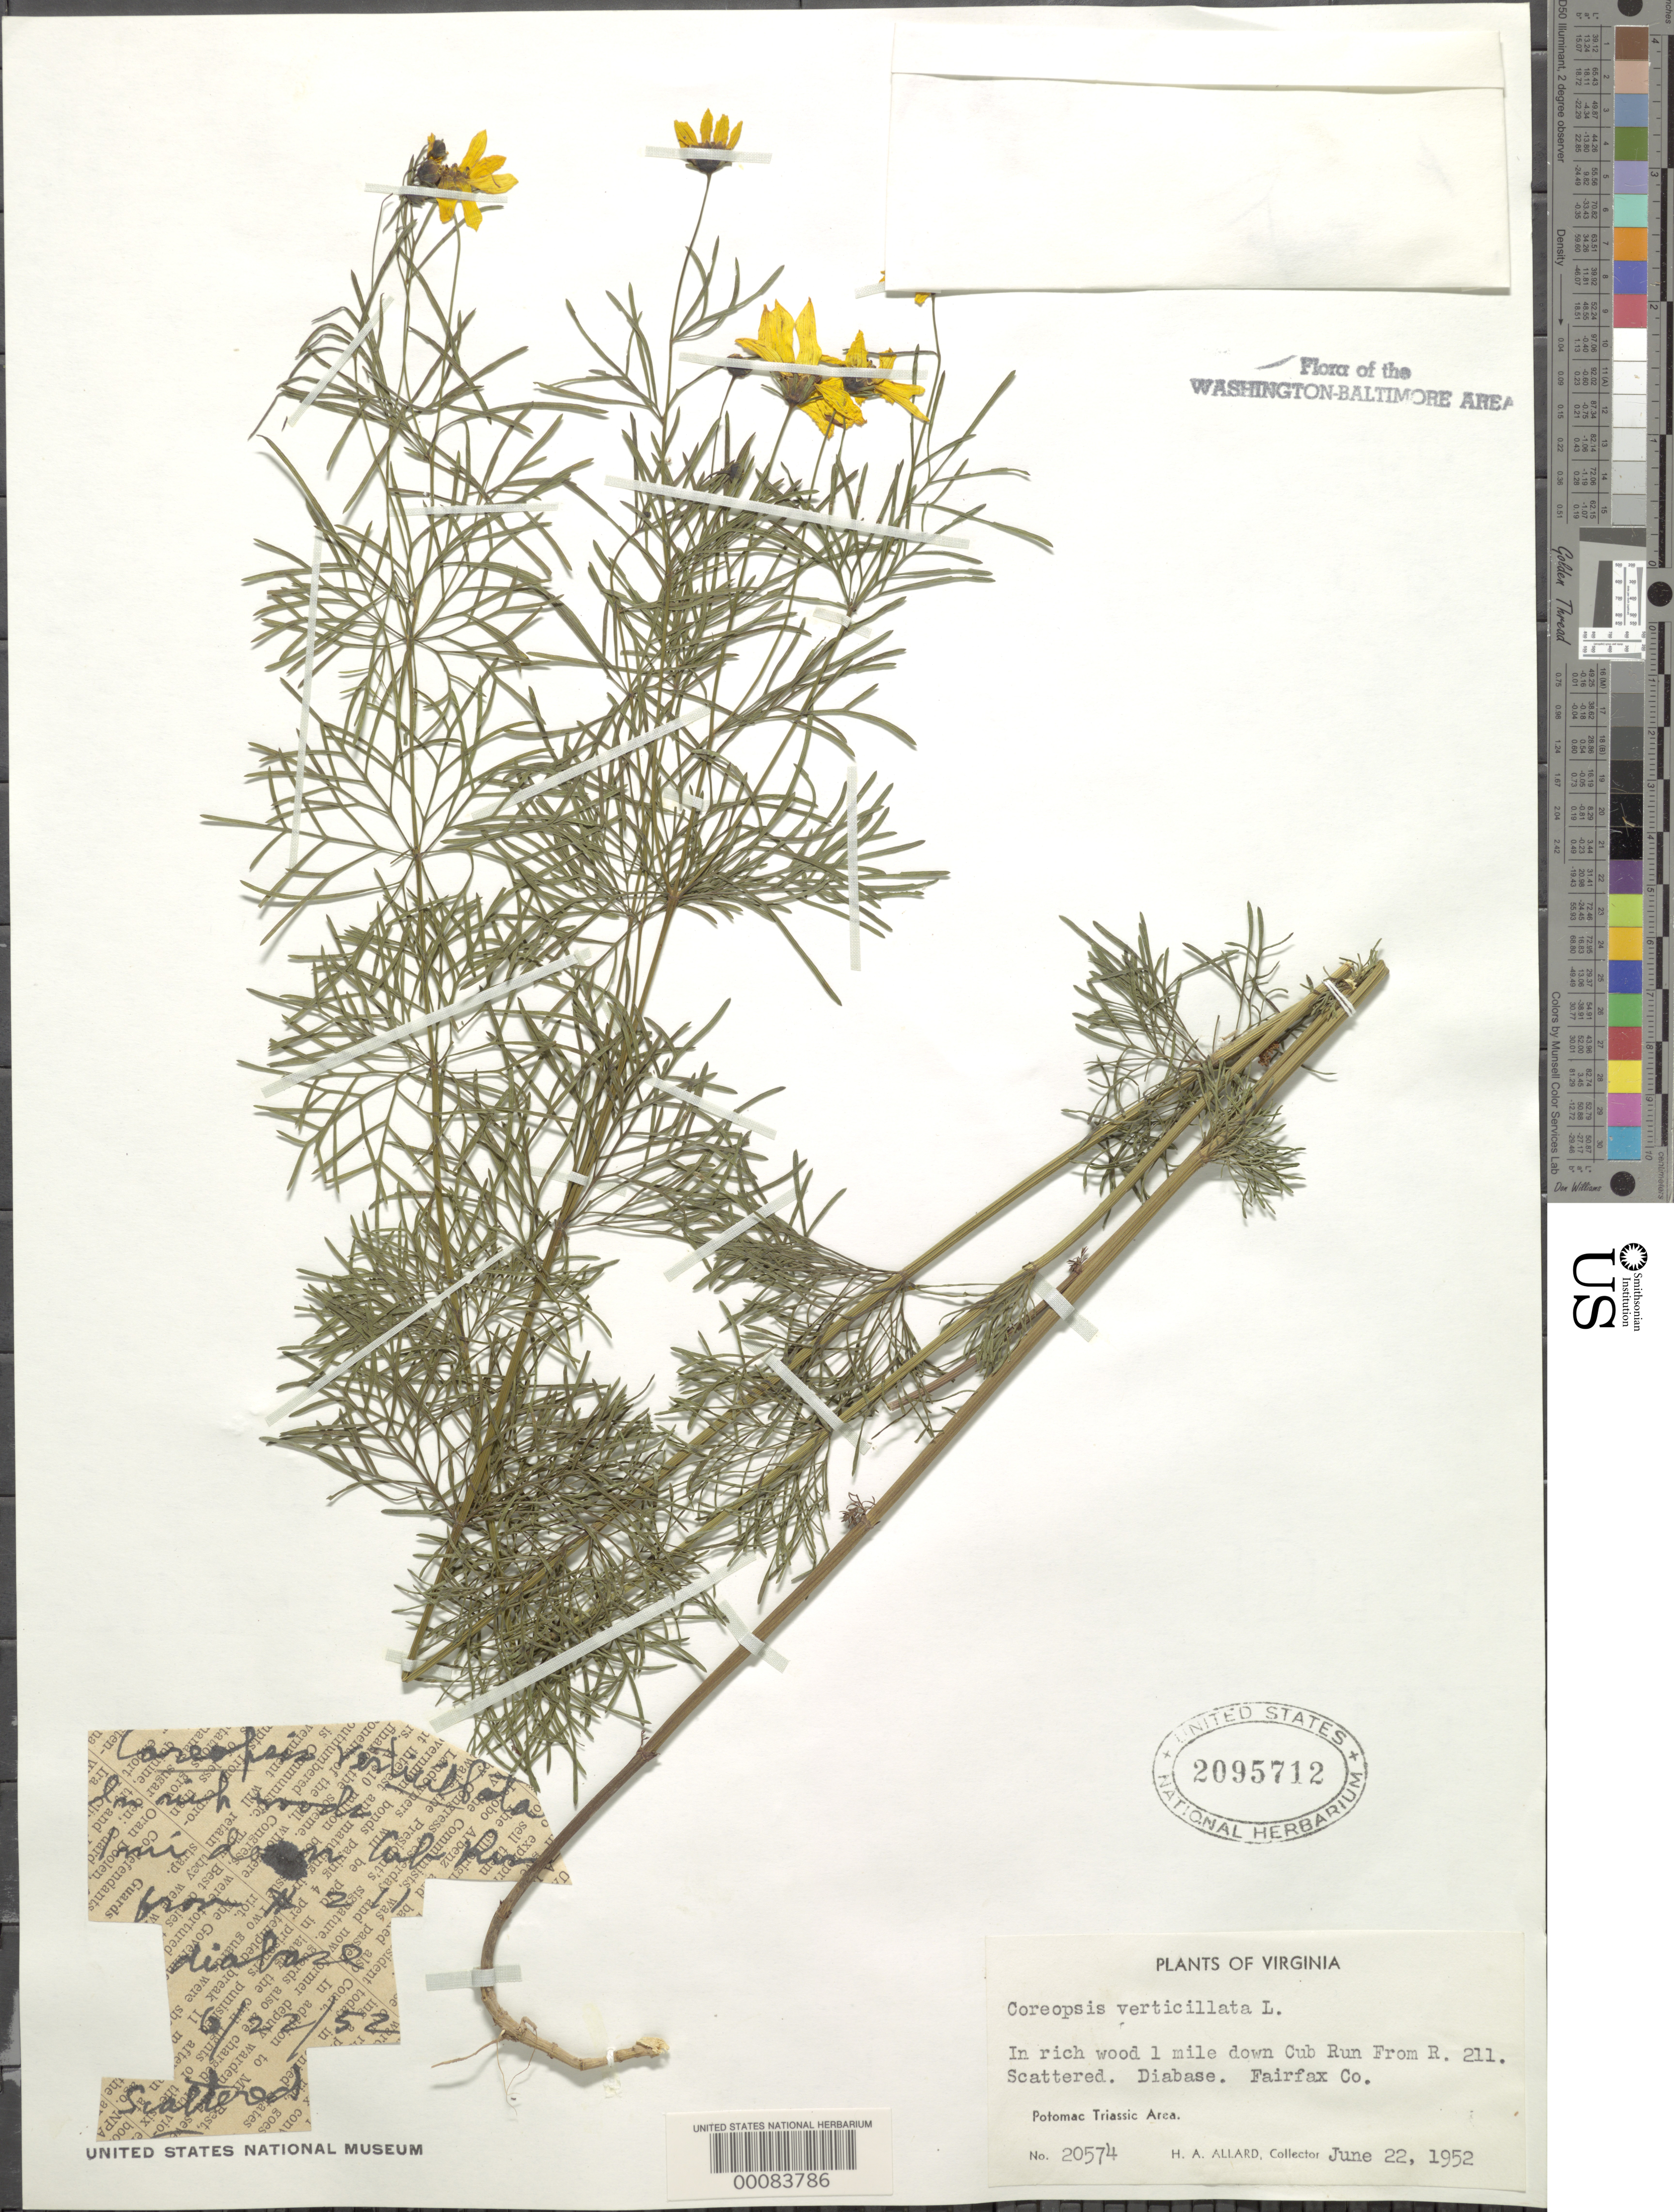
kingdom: Plantae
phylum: Tracheophyta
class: Magnoliopsida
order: Asterales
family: Asteraceae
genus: Coreopsis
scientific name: Coreopsis verticillata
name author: L.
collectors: H. A. Allard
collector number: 20574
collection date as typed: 22 Jun 1952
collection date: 1952-06-22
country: United States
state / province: Virginia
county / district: Fairfax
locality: Cub Run downstream from Rt. 211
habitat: Rich woods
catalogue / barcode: US 2095712